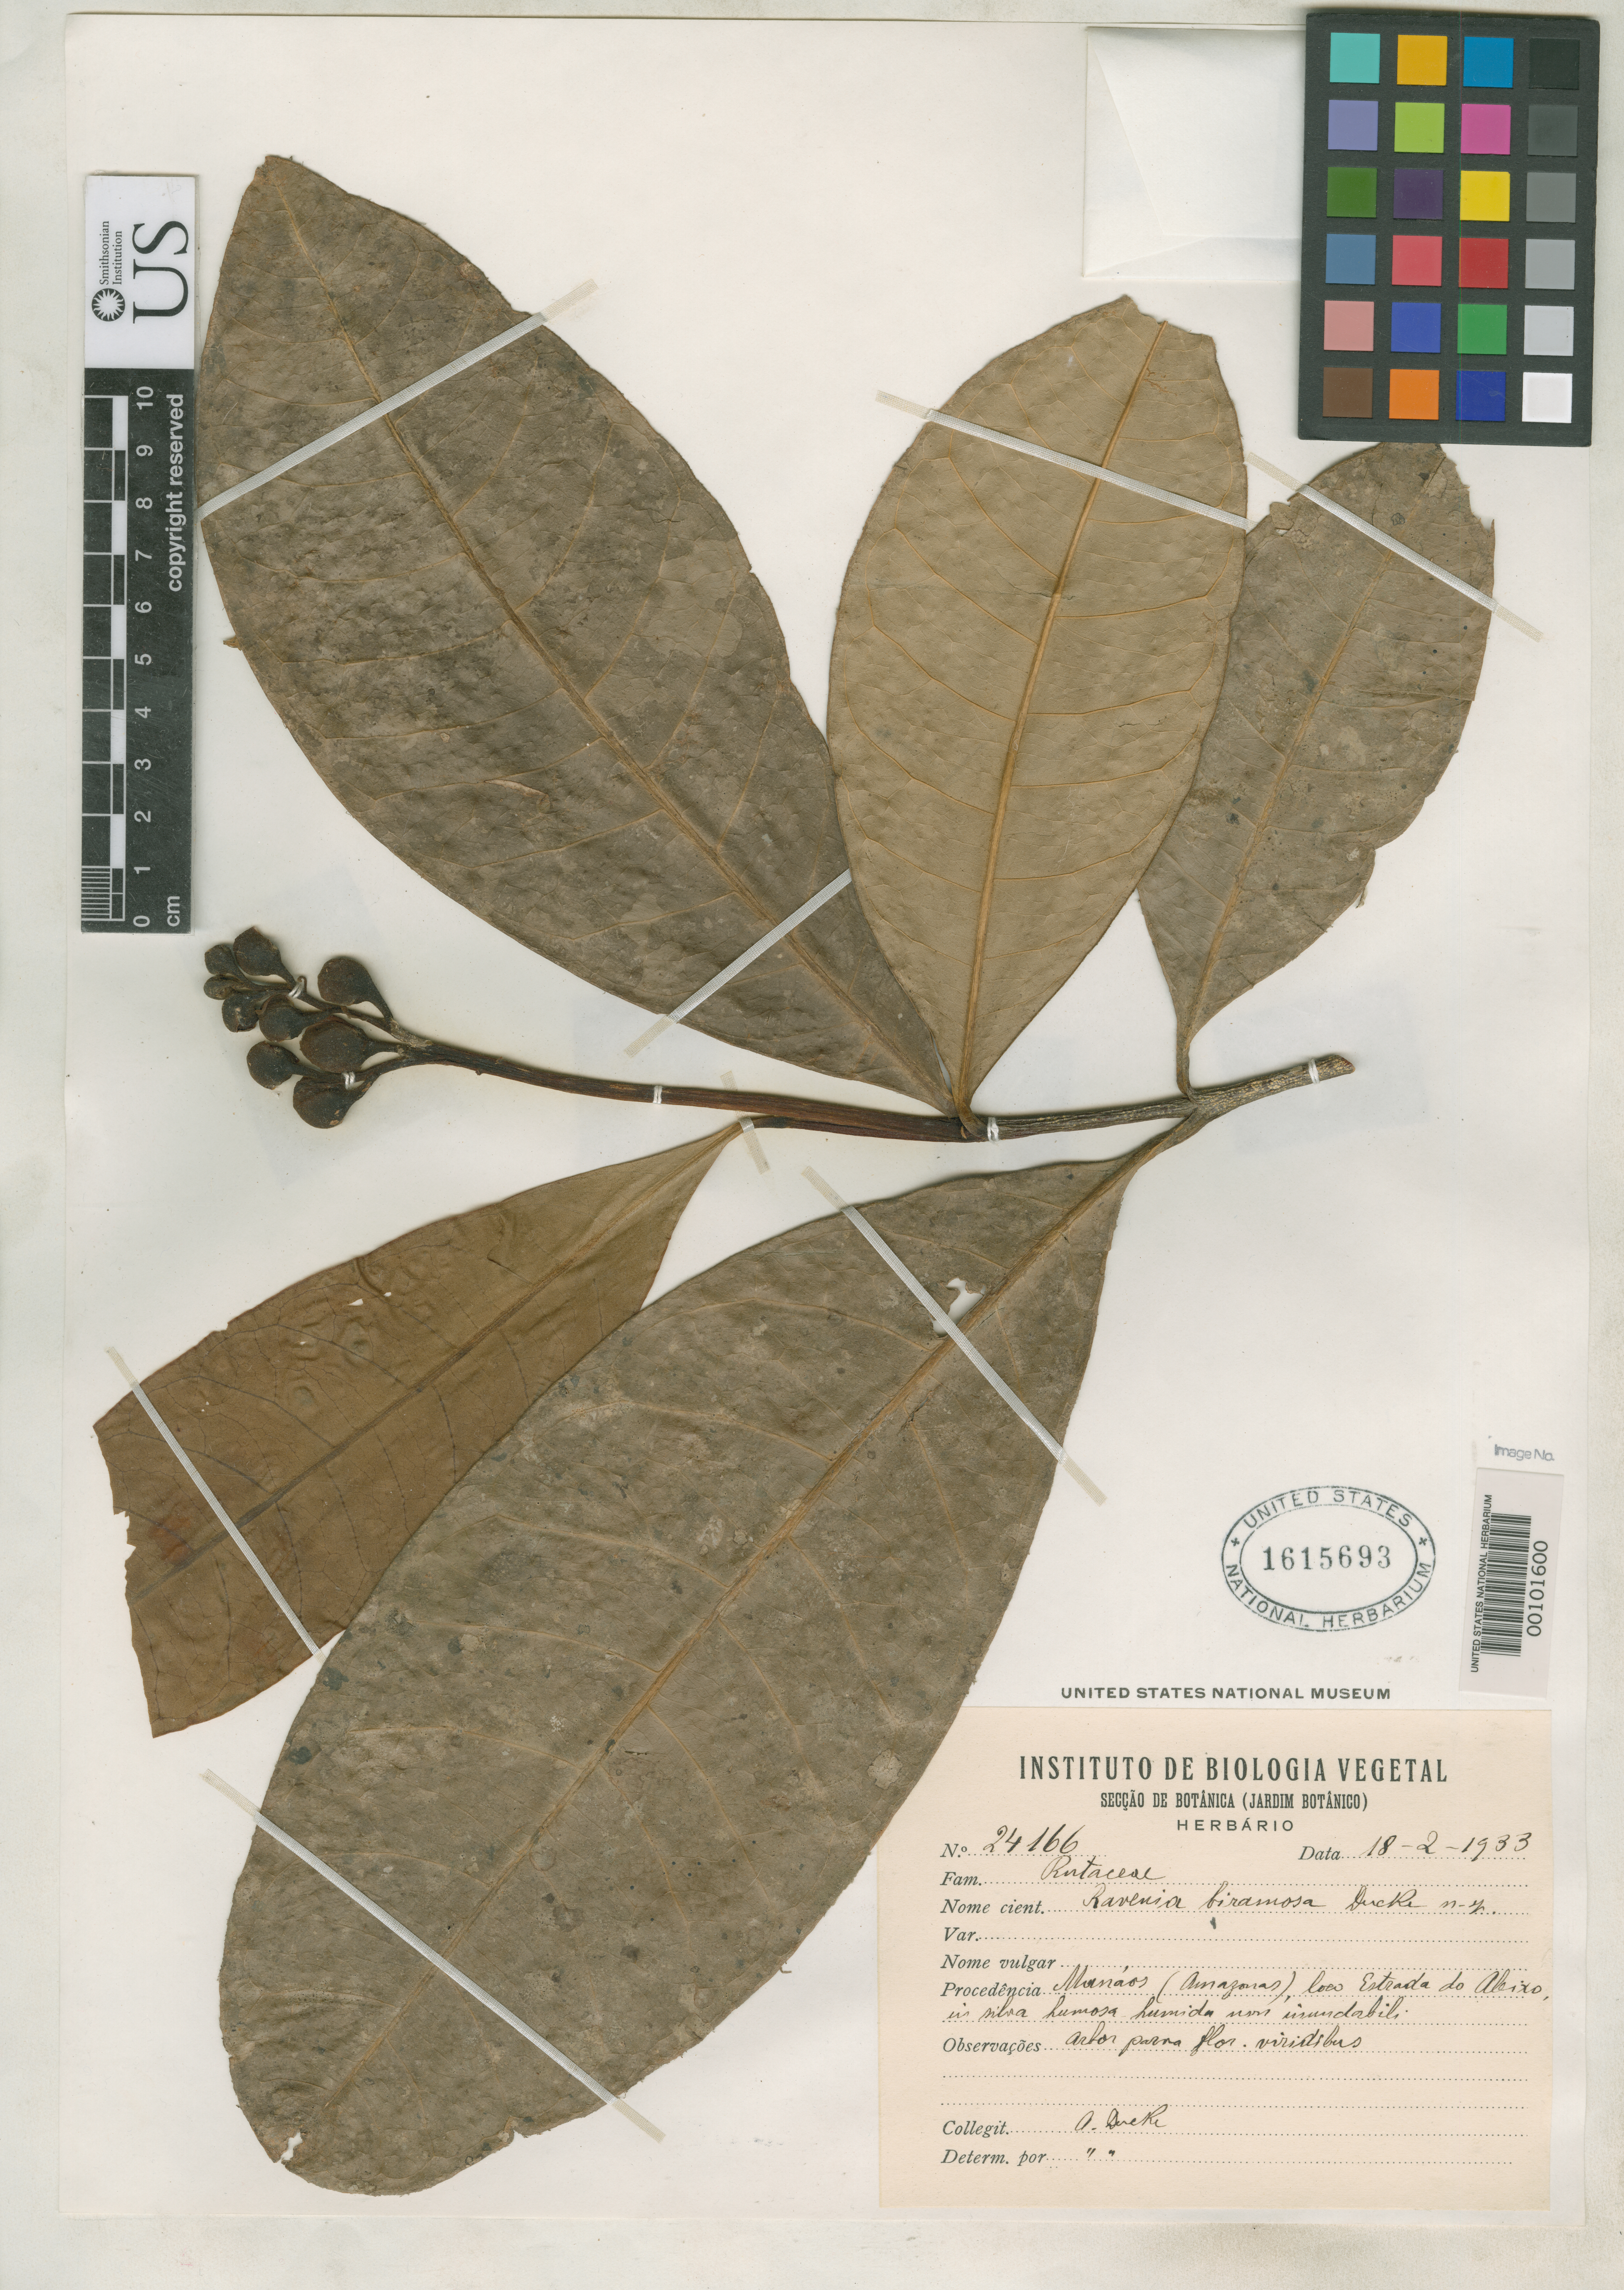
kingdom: Plantae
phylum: Tracheophyta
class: Magnoliopsida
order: Sapindales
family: Rutaceae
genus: Ravenia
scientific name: Ravenia biramosa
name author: Ducke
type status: Isotype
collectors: A. Ducke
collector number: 24166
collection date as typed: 18 Feb 1933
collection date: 1933-02-18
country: Brazil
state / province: Amazonas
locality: Manaos, estrada do Aleixo.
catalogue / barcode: US 1615693